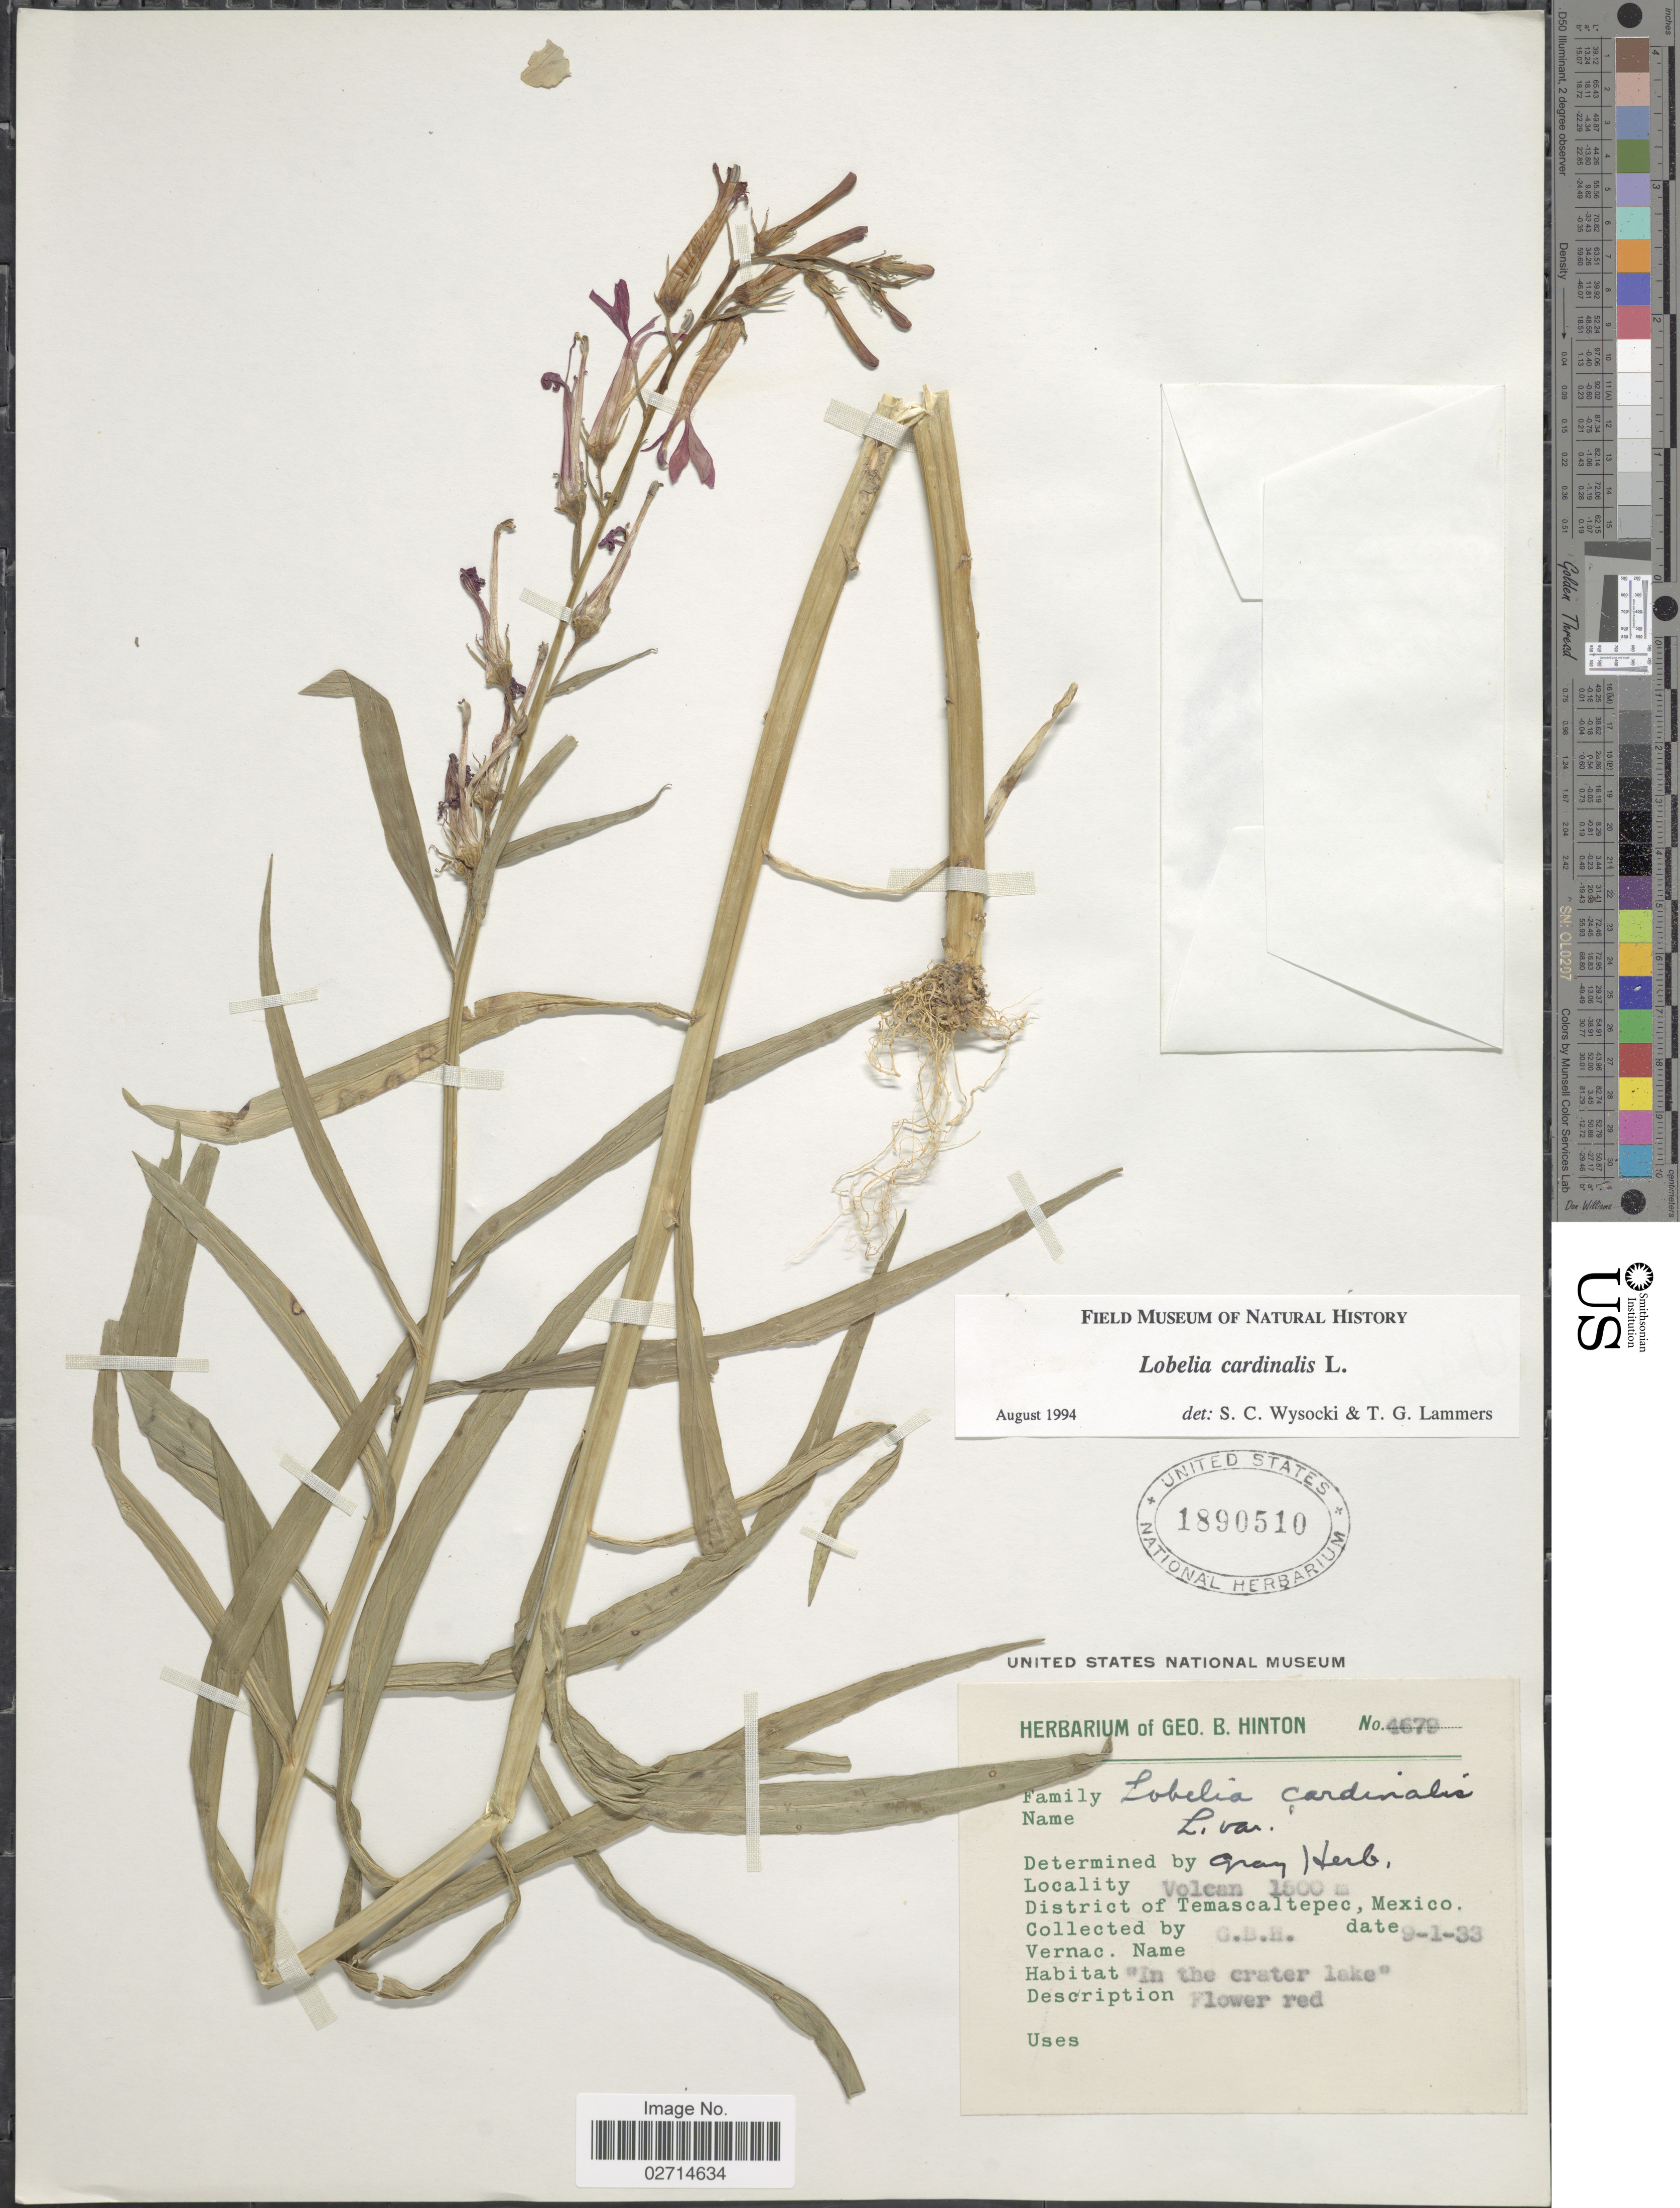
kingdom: Plantae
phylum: Tracheophyta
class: Magnoliopsida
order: Asterales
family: Campanulaceae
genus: Lobelia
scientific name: Lobelia cardinalis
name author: L.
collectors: G. B. Hinton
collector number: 4679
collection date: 1933-01-09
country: Mexico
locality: Volcan, District of Temascaltepec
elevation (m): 1500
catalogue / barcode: US 1890510